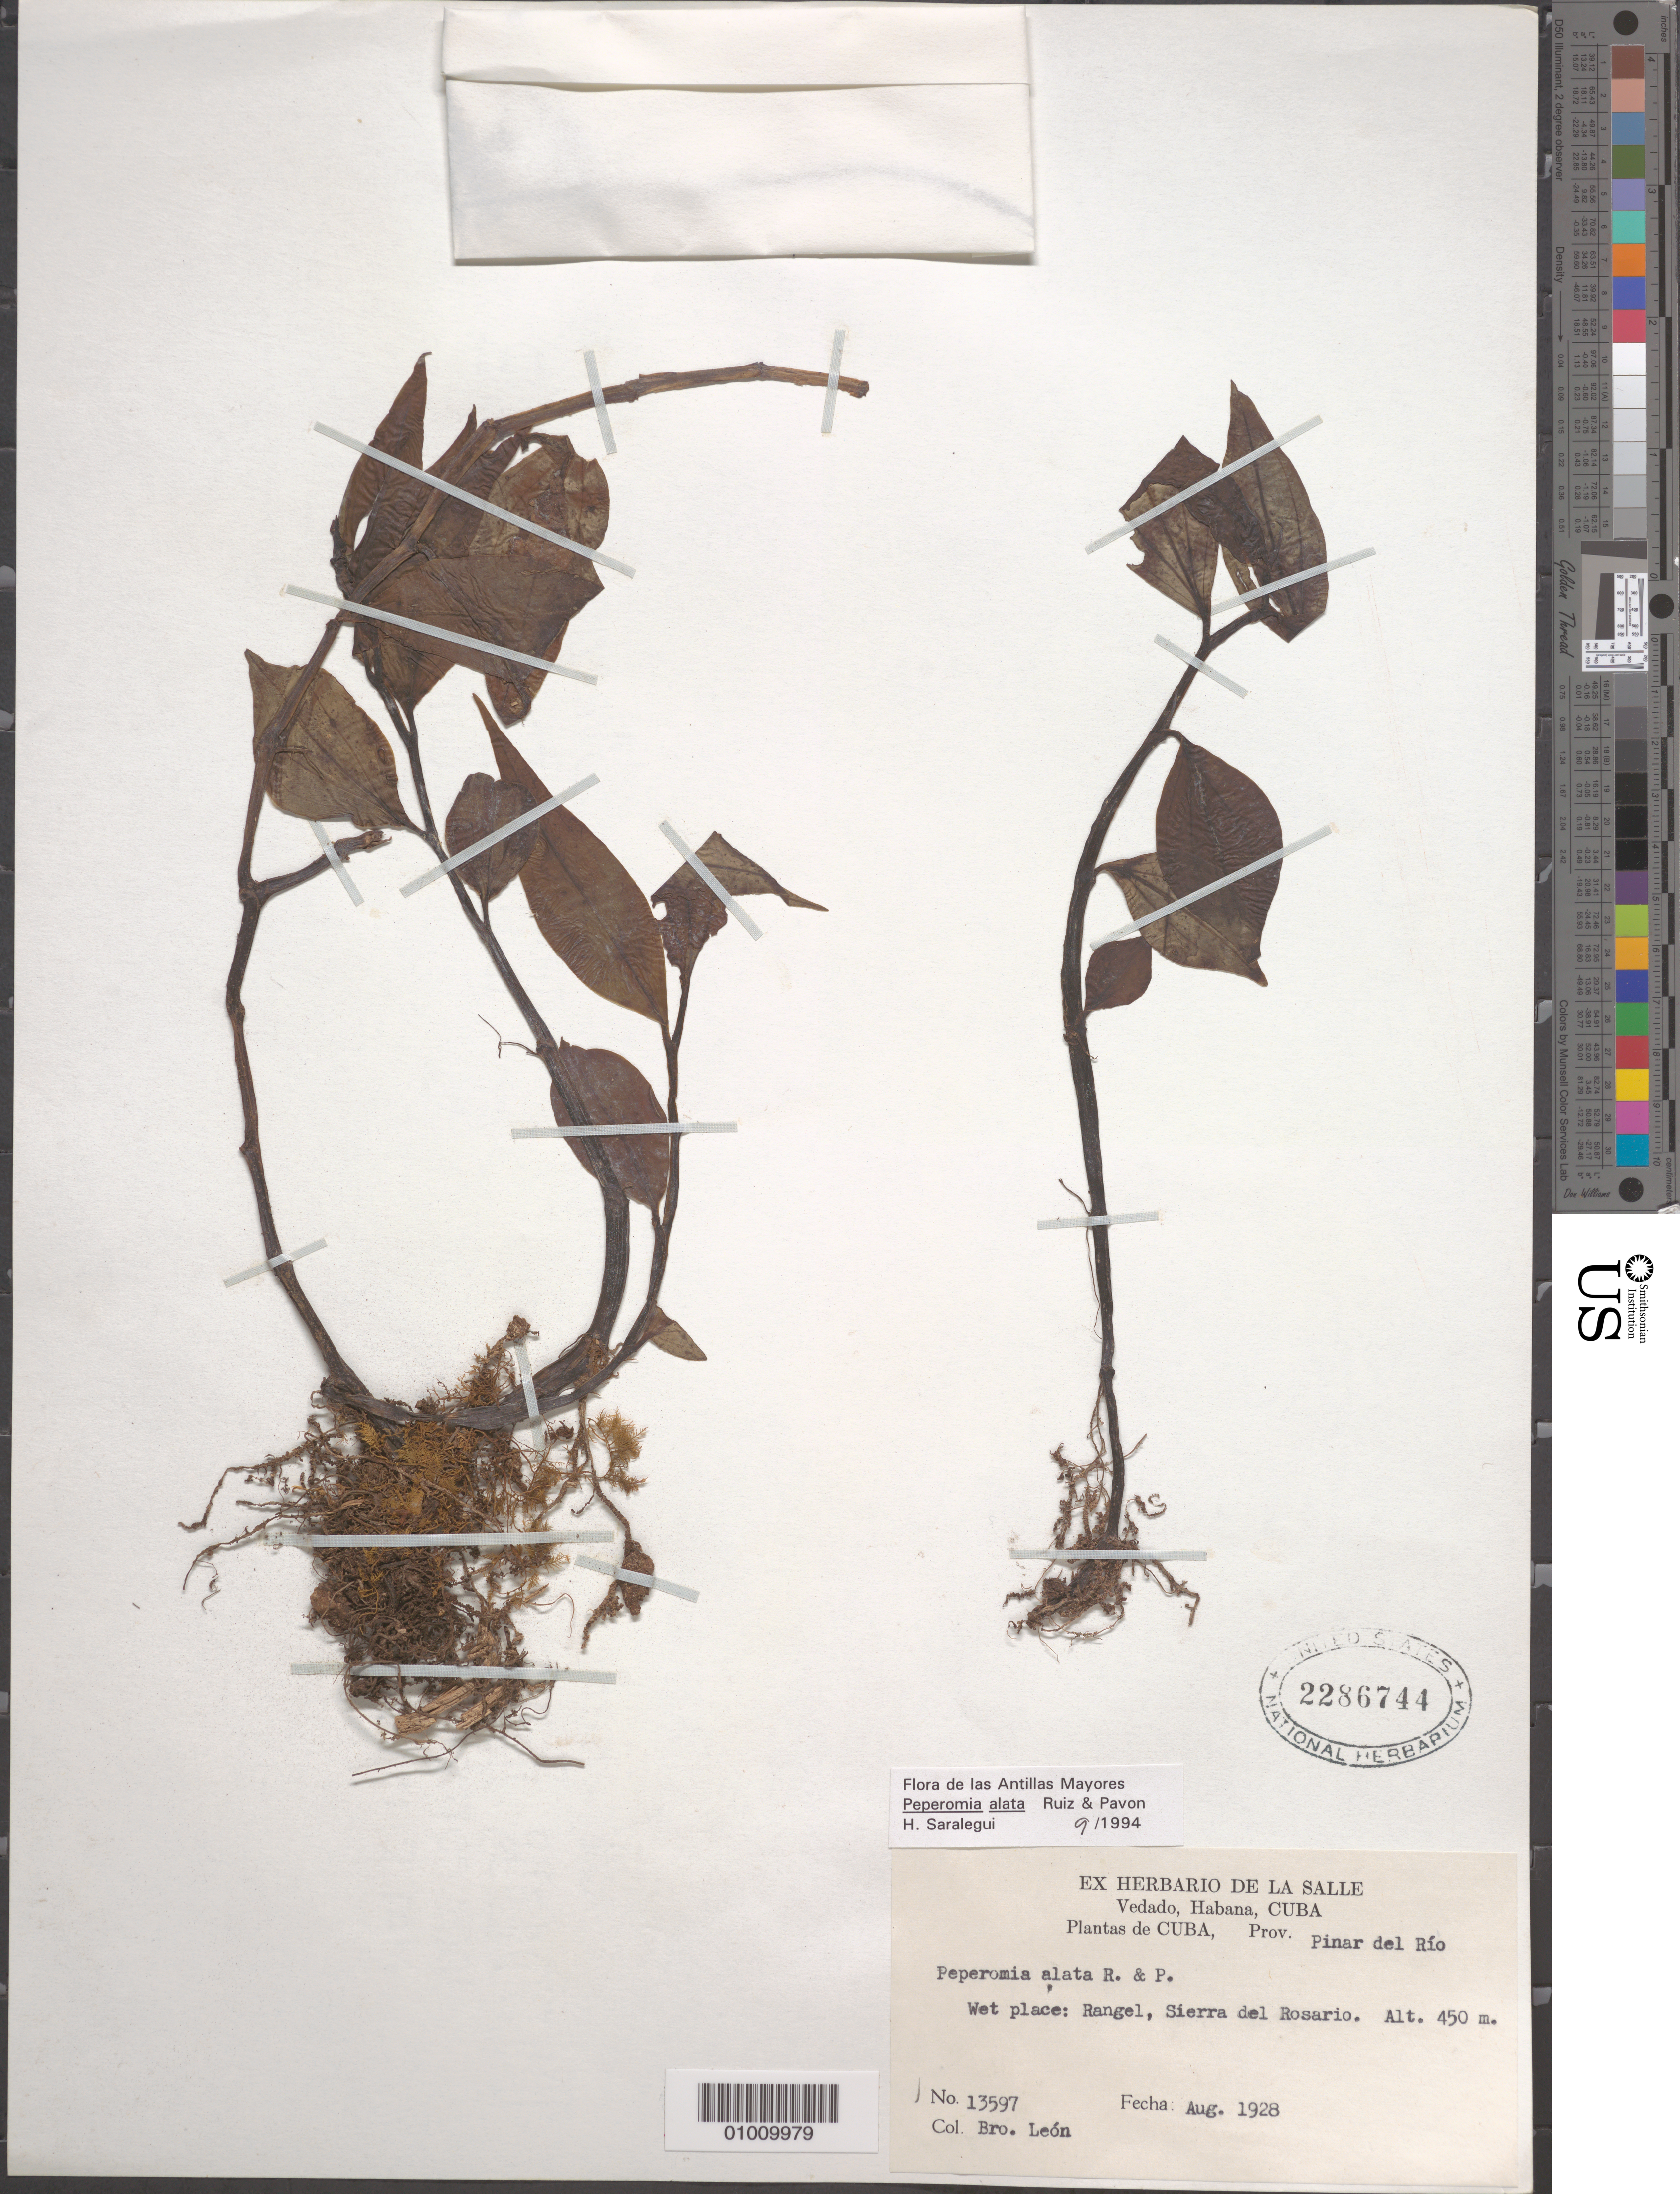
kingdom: Plantae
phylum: Tracheophyta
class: Magnoliopsida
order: Piperales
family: Piperaceae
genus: Peperomia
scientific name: Peperomia alata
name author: Ruiz & Pav.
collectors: Bro. León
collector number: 13597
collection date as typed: Aug 1928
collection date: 1928-08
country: Cuba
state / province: La Habana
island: Cuba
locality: Wet place: Rengel, Sierra del Rosario in Pinar del Rio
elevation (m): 450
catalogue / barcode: US 2286744